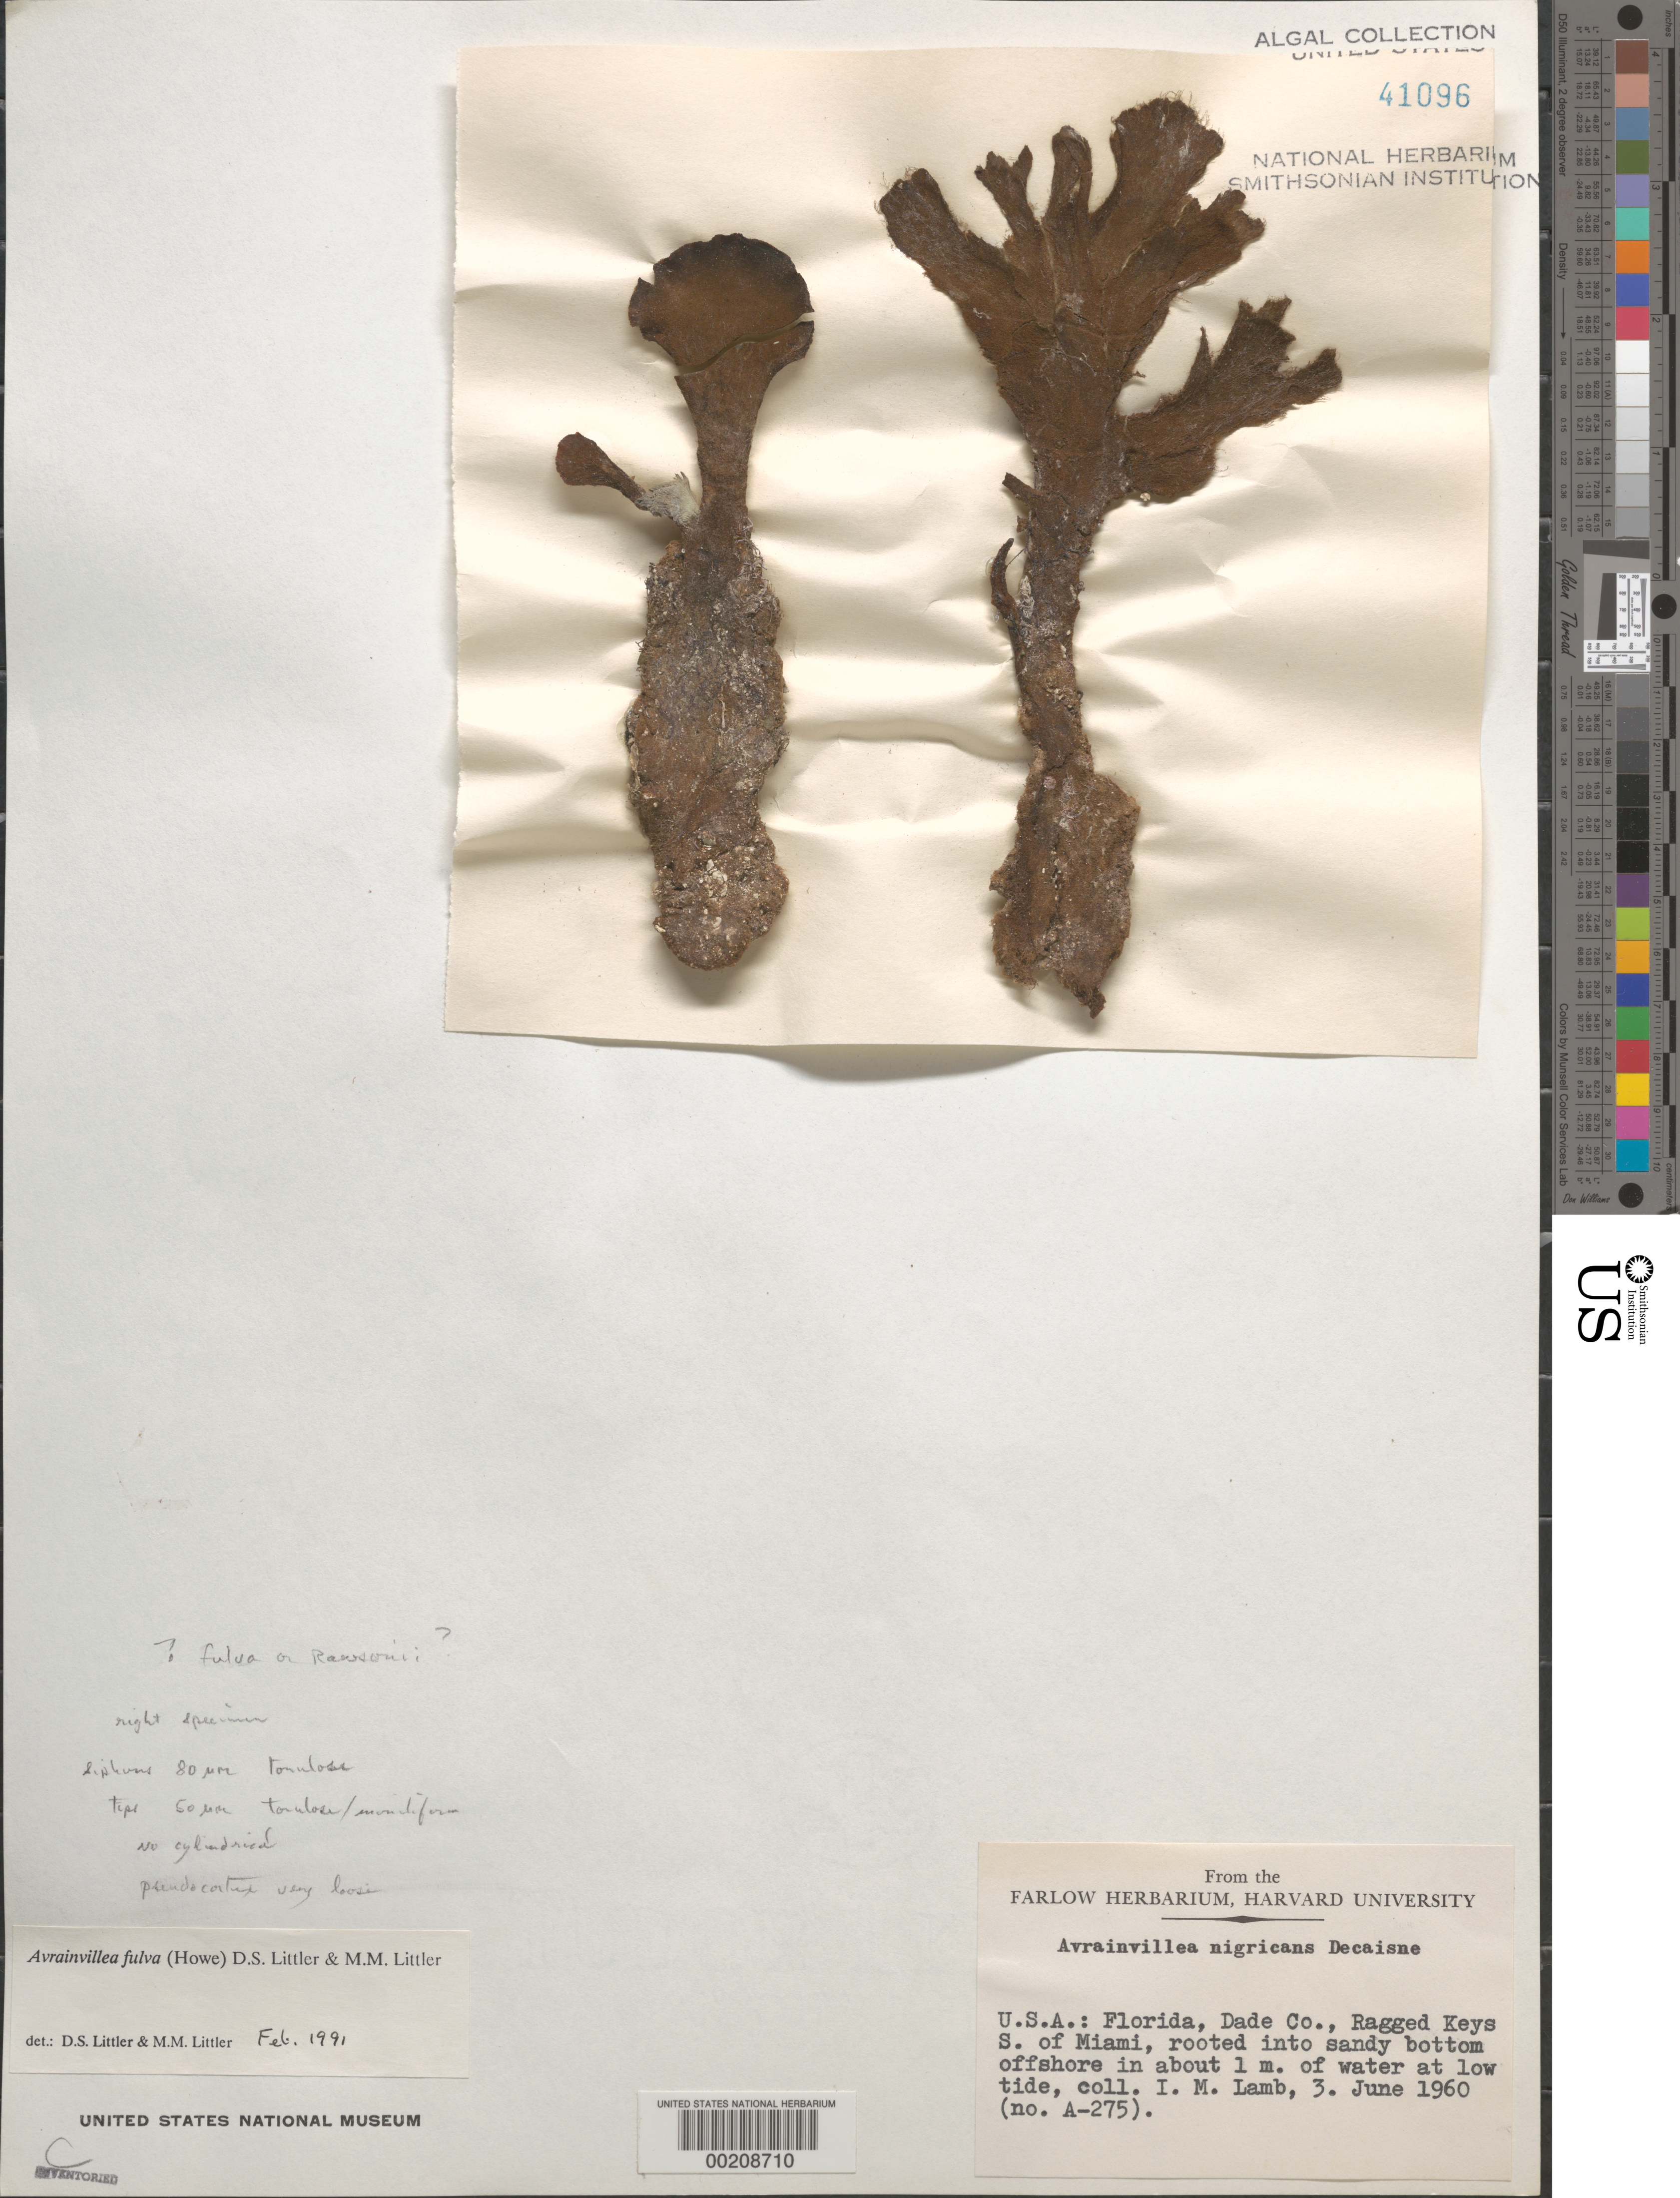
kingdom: Plantae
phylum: Chlorophyta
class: Ulvophyceae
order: Bryopsidales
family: Dichotomosiphonaceae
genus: Avrainvillea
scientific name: Avrainvillea fulva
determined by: Littler, D. S.; Littler, M. M.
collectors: I. M. Lamb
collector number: A-275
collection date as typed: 03 Jun 1960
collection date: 1960-06-03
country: United States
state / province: Florida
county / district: Miami-Dade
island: Ragged Keys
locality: South of Miami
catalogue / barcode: US 41096